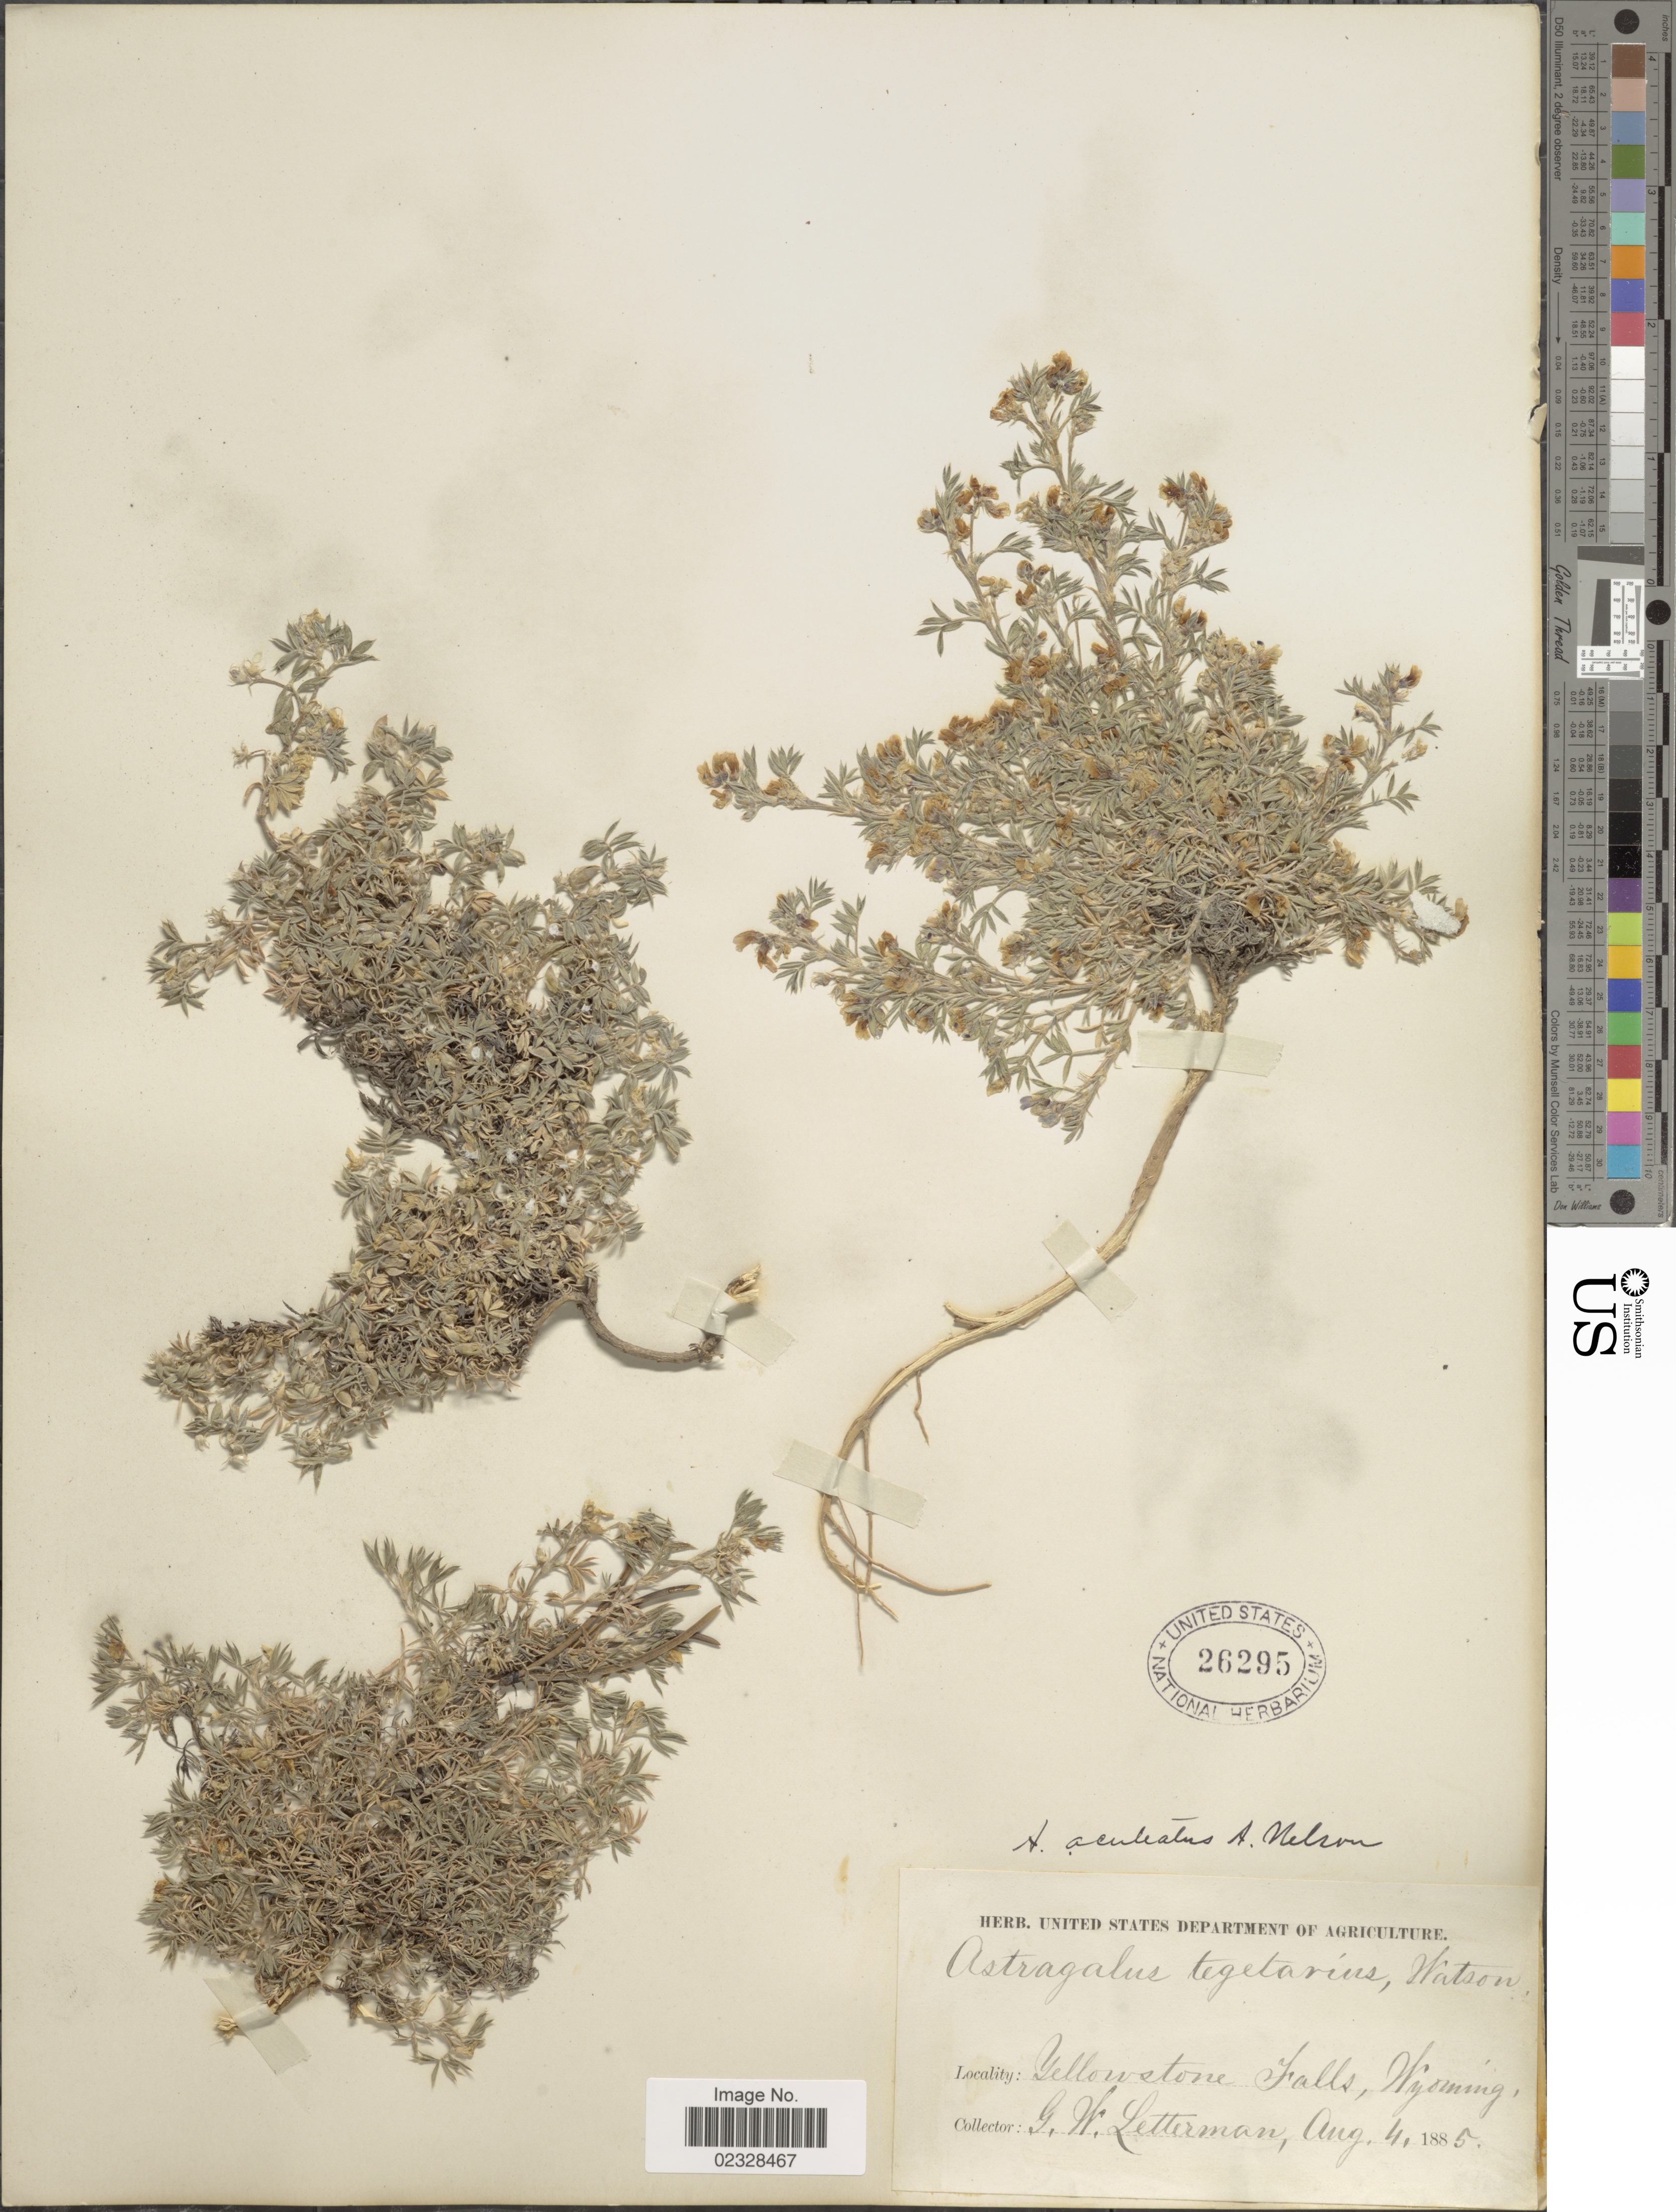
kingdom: Plantae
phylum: Tracheophyta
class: Magnoliopsida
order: Fabales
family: Fabaceae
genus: Astragalus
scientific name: Astragalus aculeatus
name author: A. Nelson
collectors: G. W. Letterman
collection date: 1885-08-04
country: United States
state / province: Wyoming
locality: Yellowstone Falls, Wyoming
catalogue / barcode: US 26295